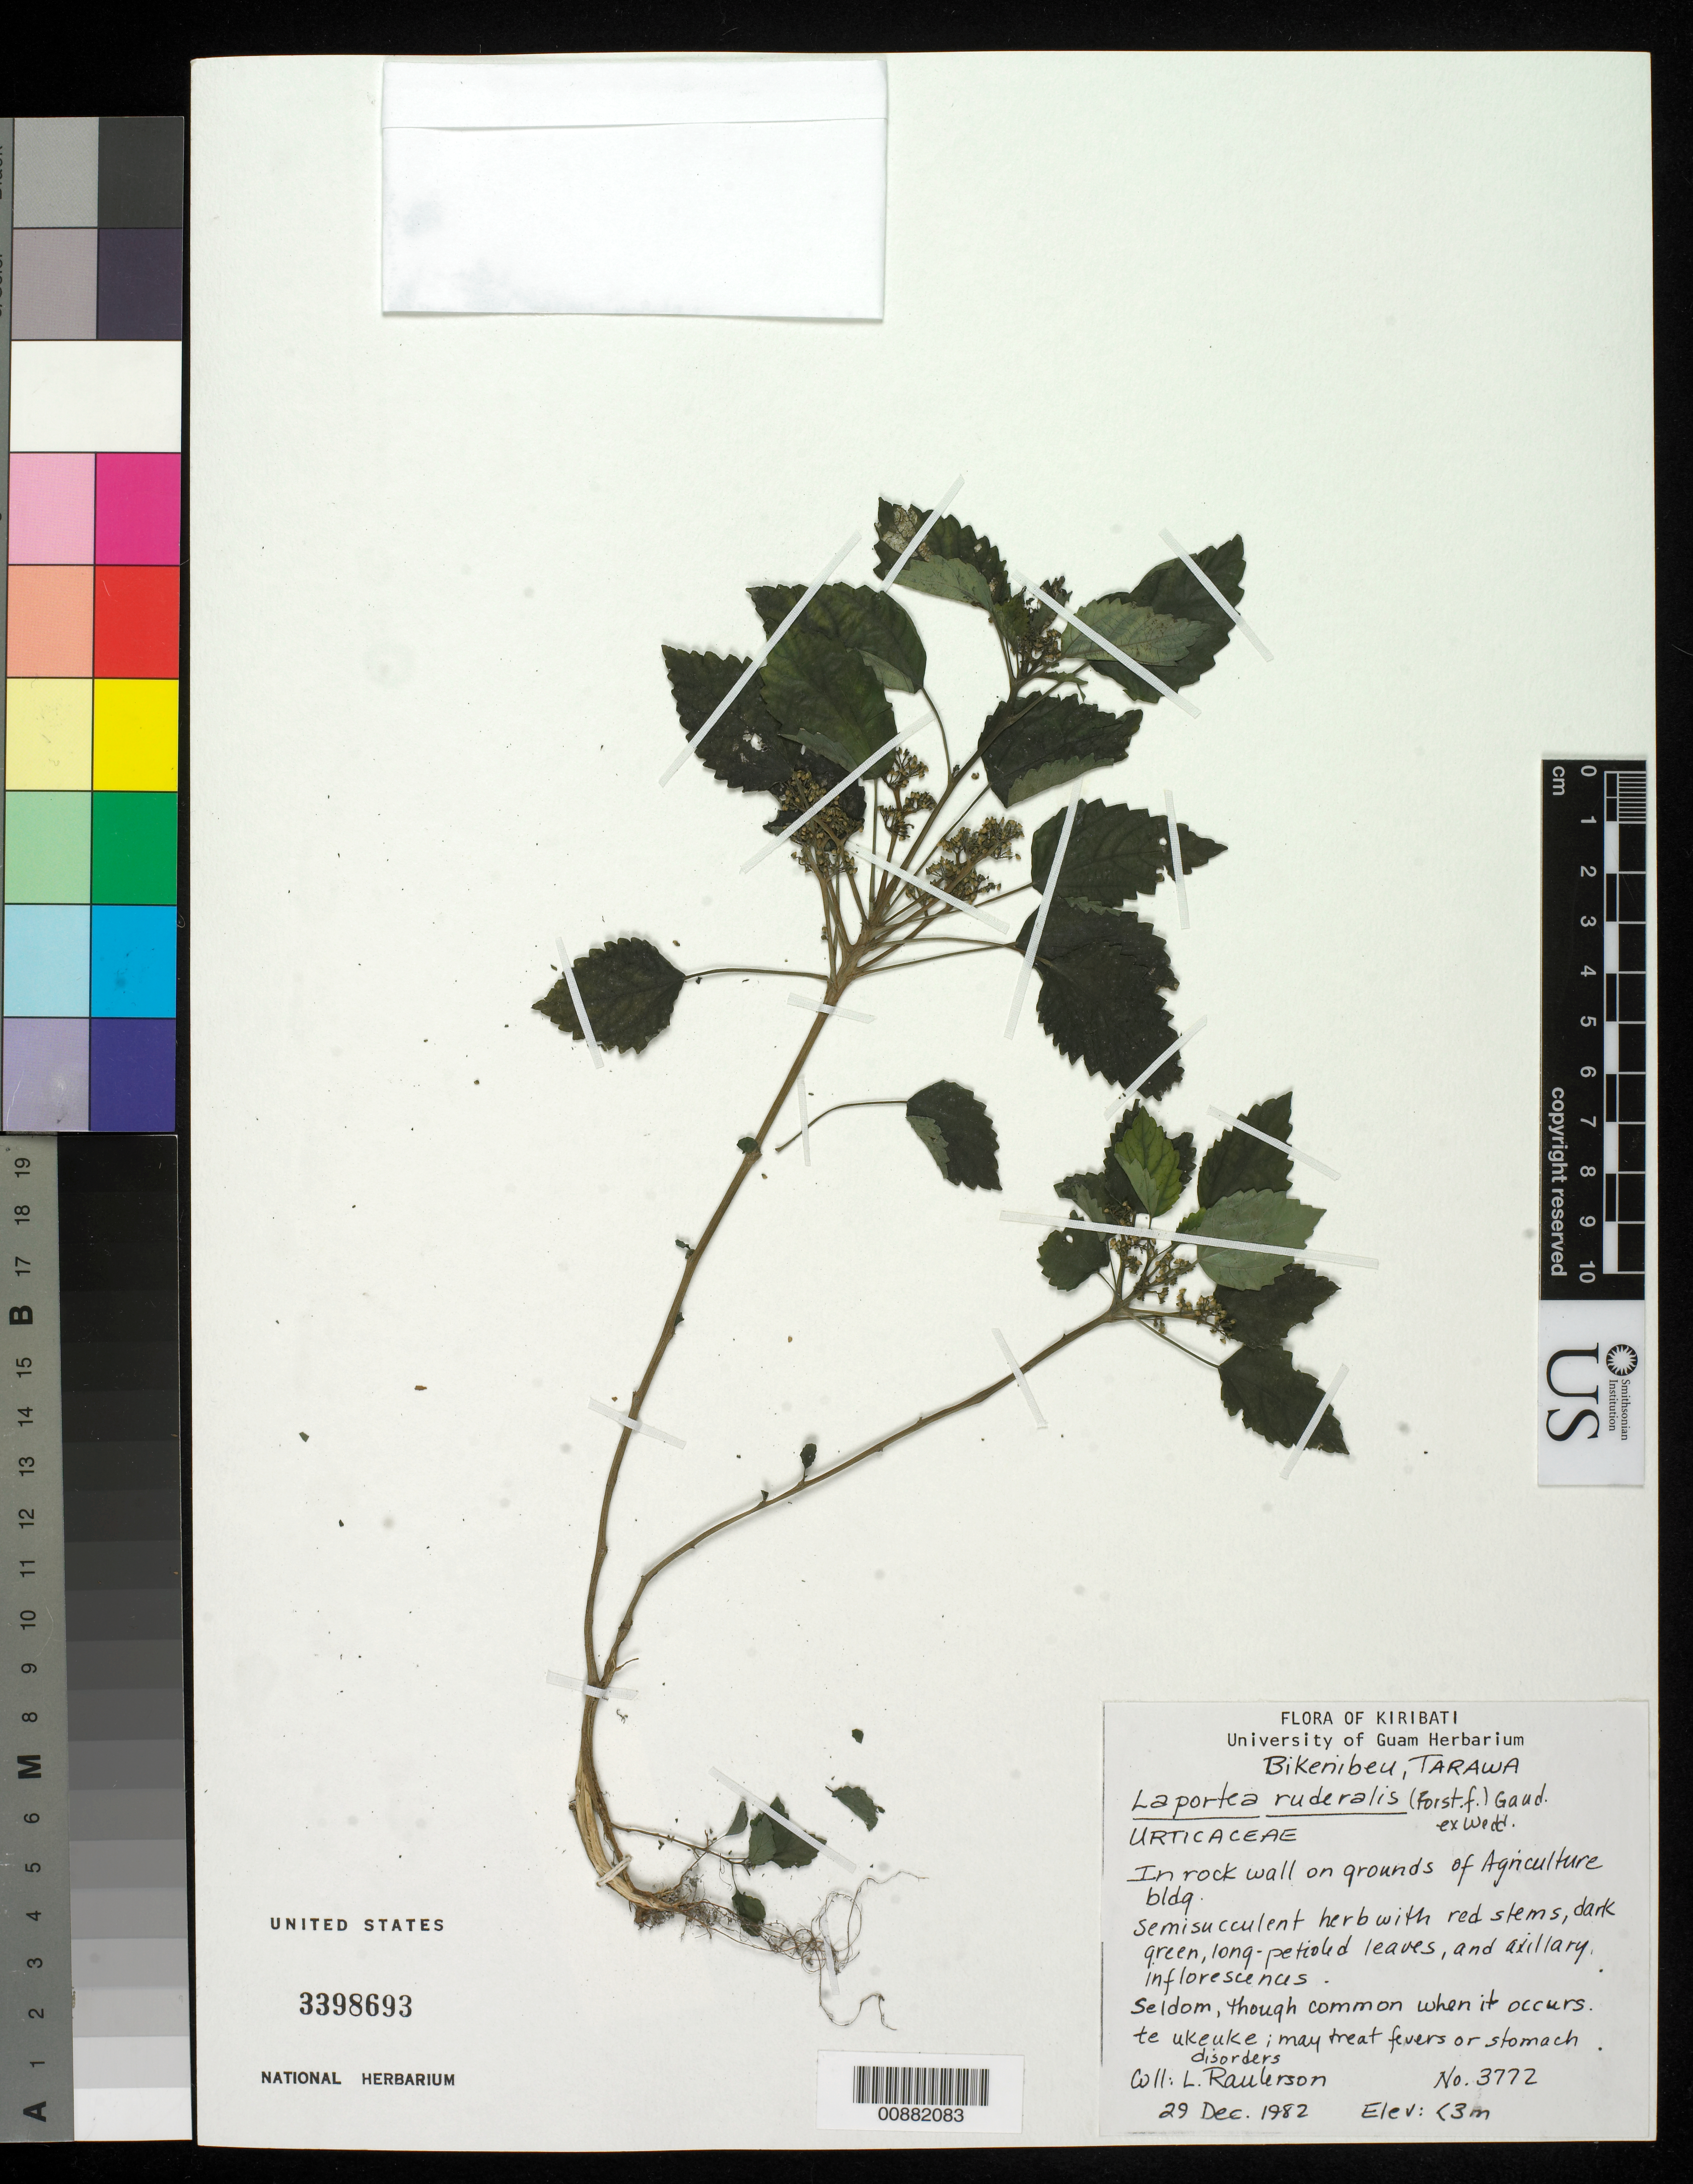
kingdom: Plantae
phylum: Tracheophyta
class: Magnoliopsida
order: Rosales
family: Urticaceae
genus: Laportea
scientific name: Laportea ruderalis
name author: (G. Forst.) Chew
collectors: L. Raulerson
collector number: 3772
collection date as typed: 29 Dec 1982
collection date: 1982-12-29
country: Kiribati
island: Tarawa Atoll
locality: Bidenibeu, Tarawa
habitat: in rock wall on grounds of Agriculture bldg.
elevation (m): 3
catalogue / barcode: US 3398693